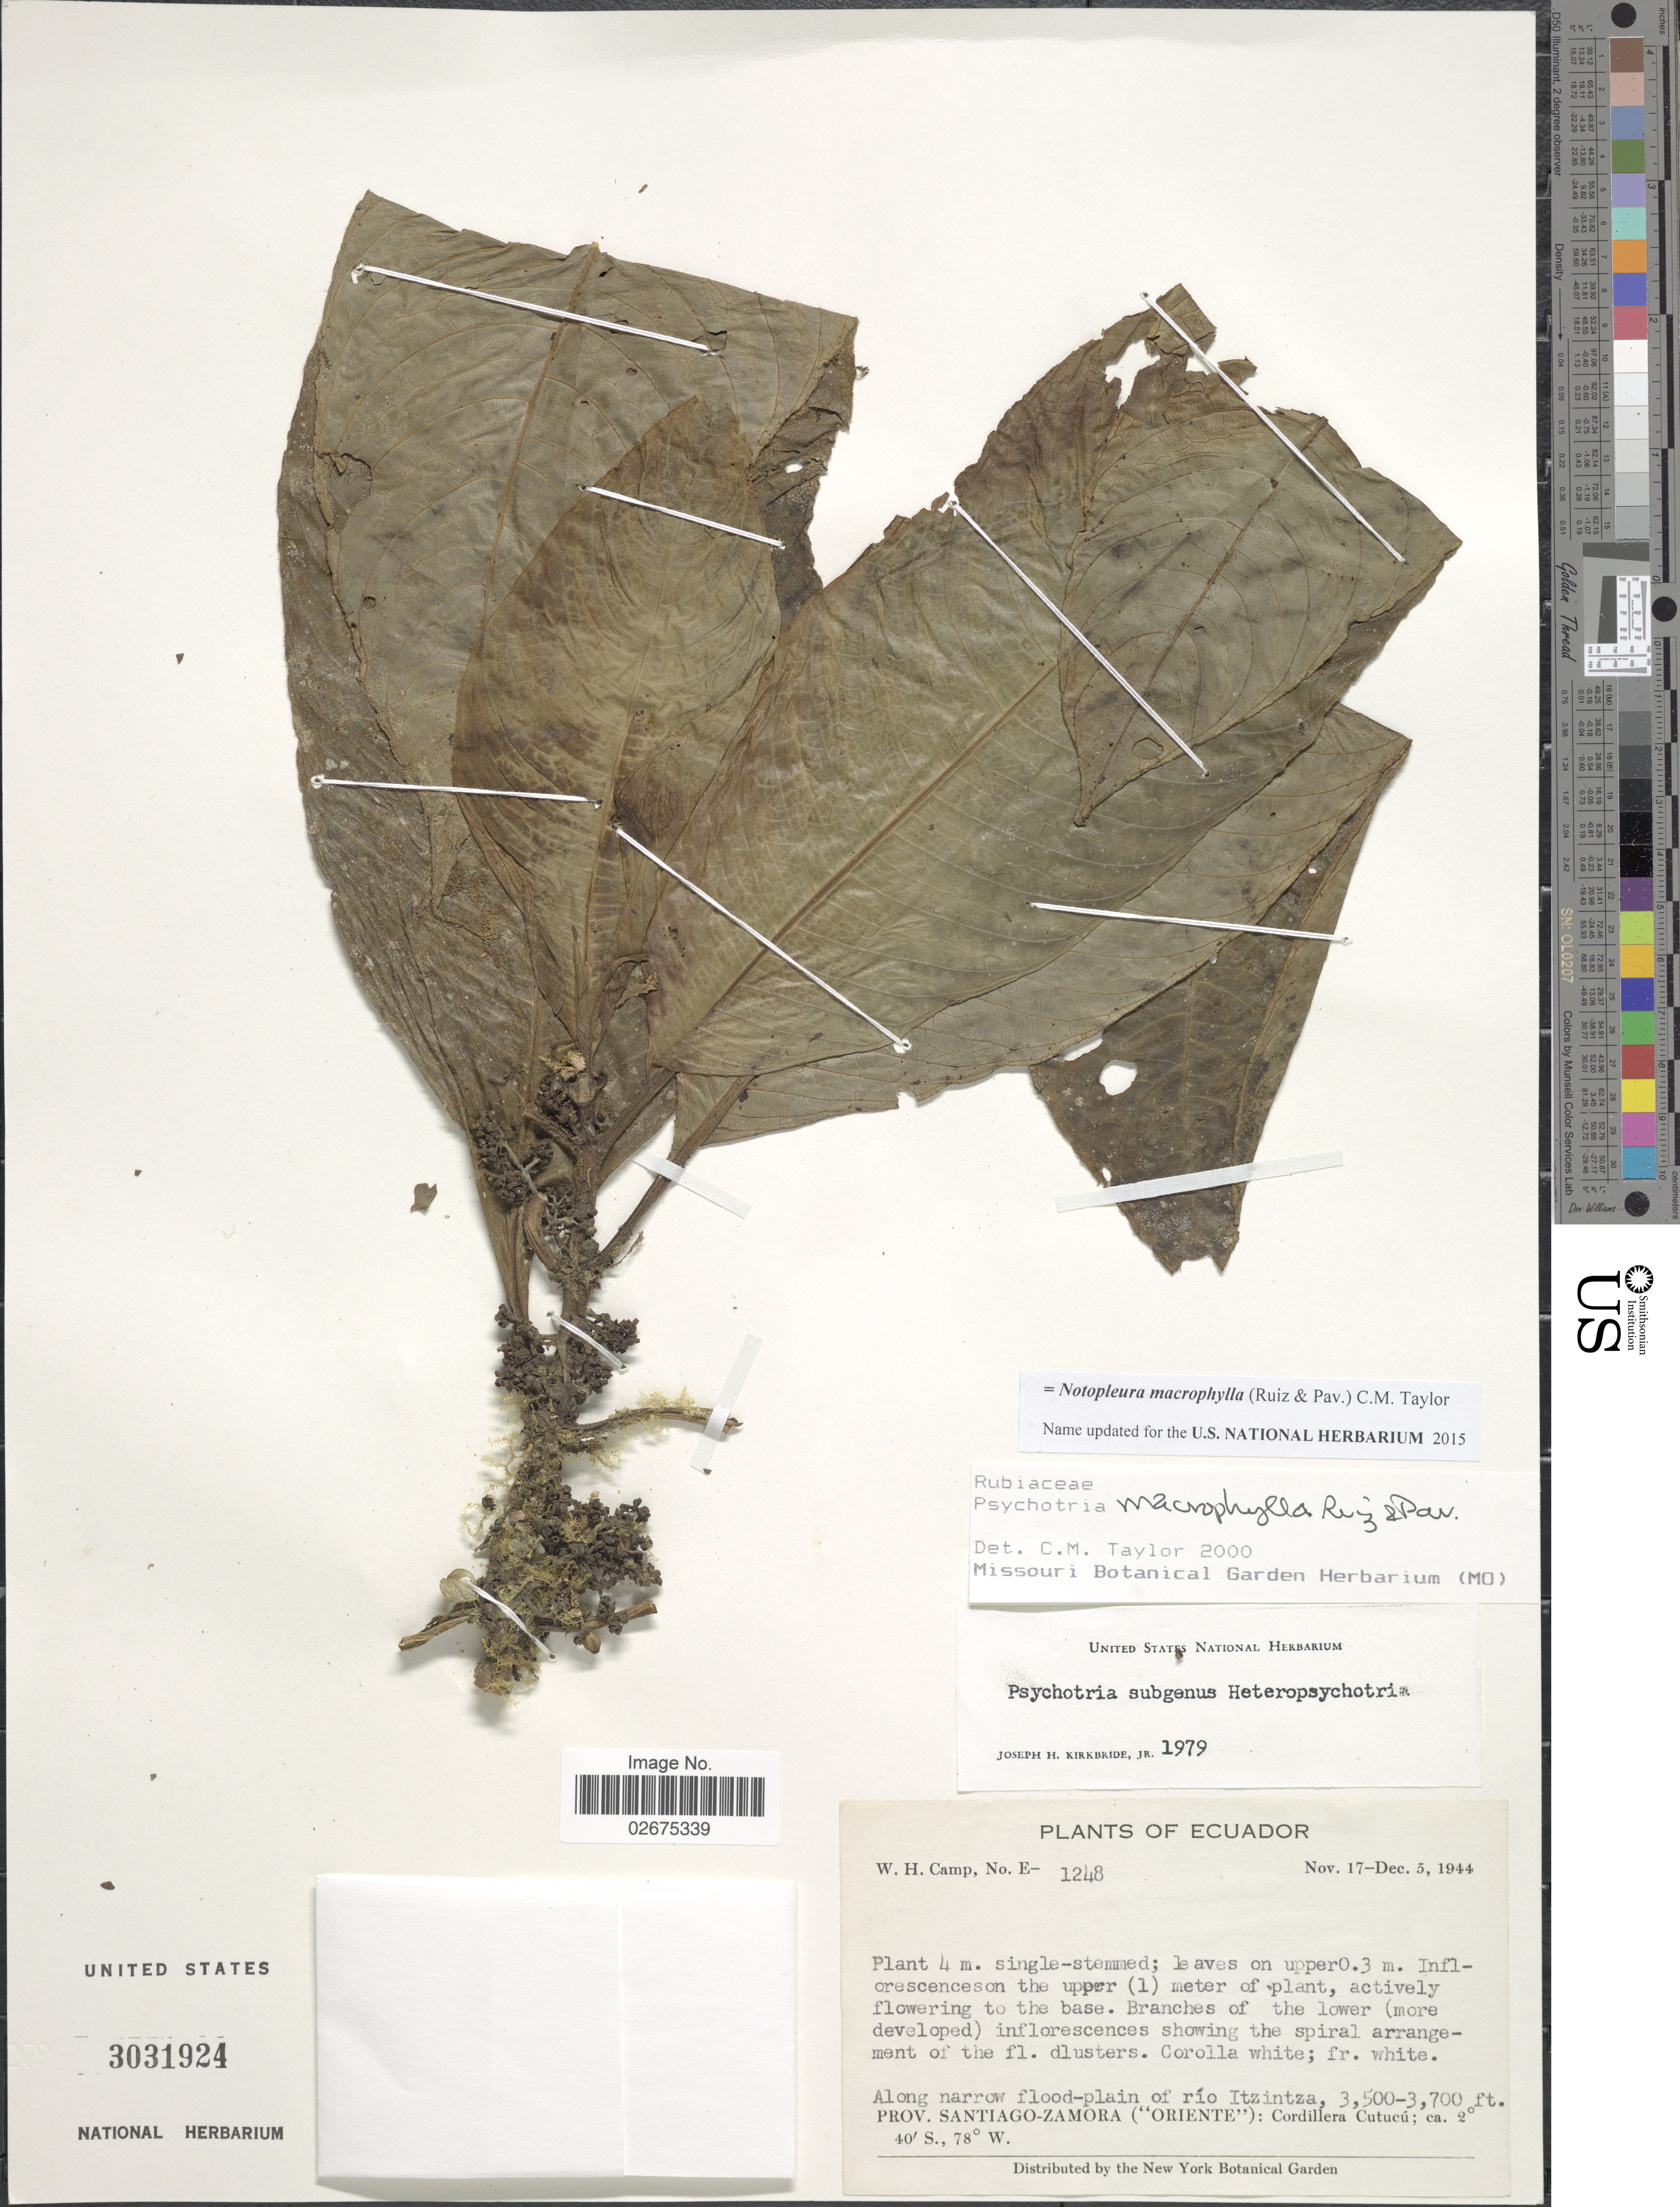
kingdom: Plantae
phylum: Tracheophyta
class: Magnoliopsida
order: Gentianales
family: Rubiaceae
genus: Notopleura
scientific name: Notopleura macrophylla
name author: (Ruiz & Pav.) C.M. Taylor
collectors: W. H. Camp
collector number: E-1248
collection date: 1944-11-17/1944-12-05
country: Ecuador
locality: Along narrow flood-plain of río Itzintza, Prov. Santiago-Zamora ('Oriente'); Cordillera Cutucú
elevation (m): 1067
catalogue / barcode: US 3031924